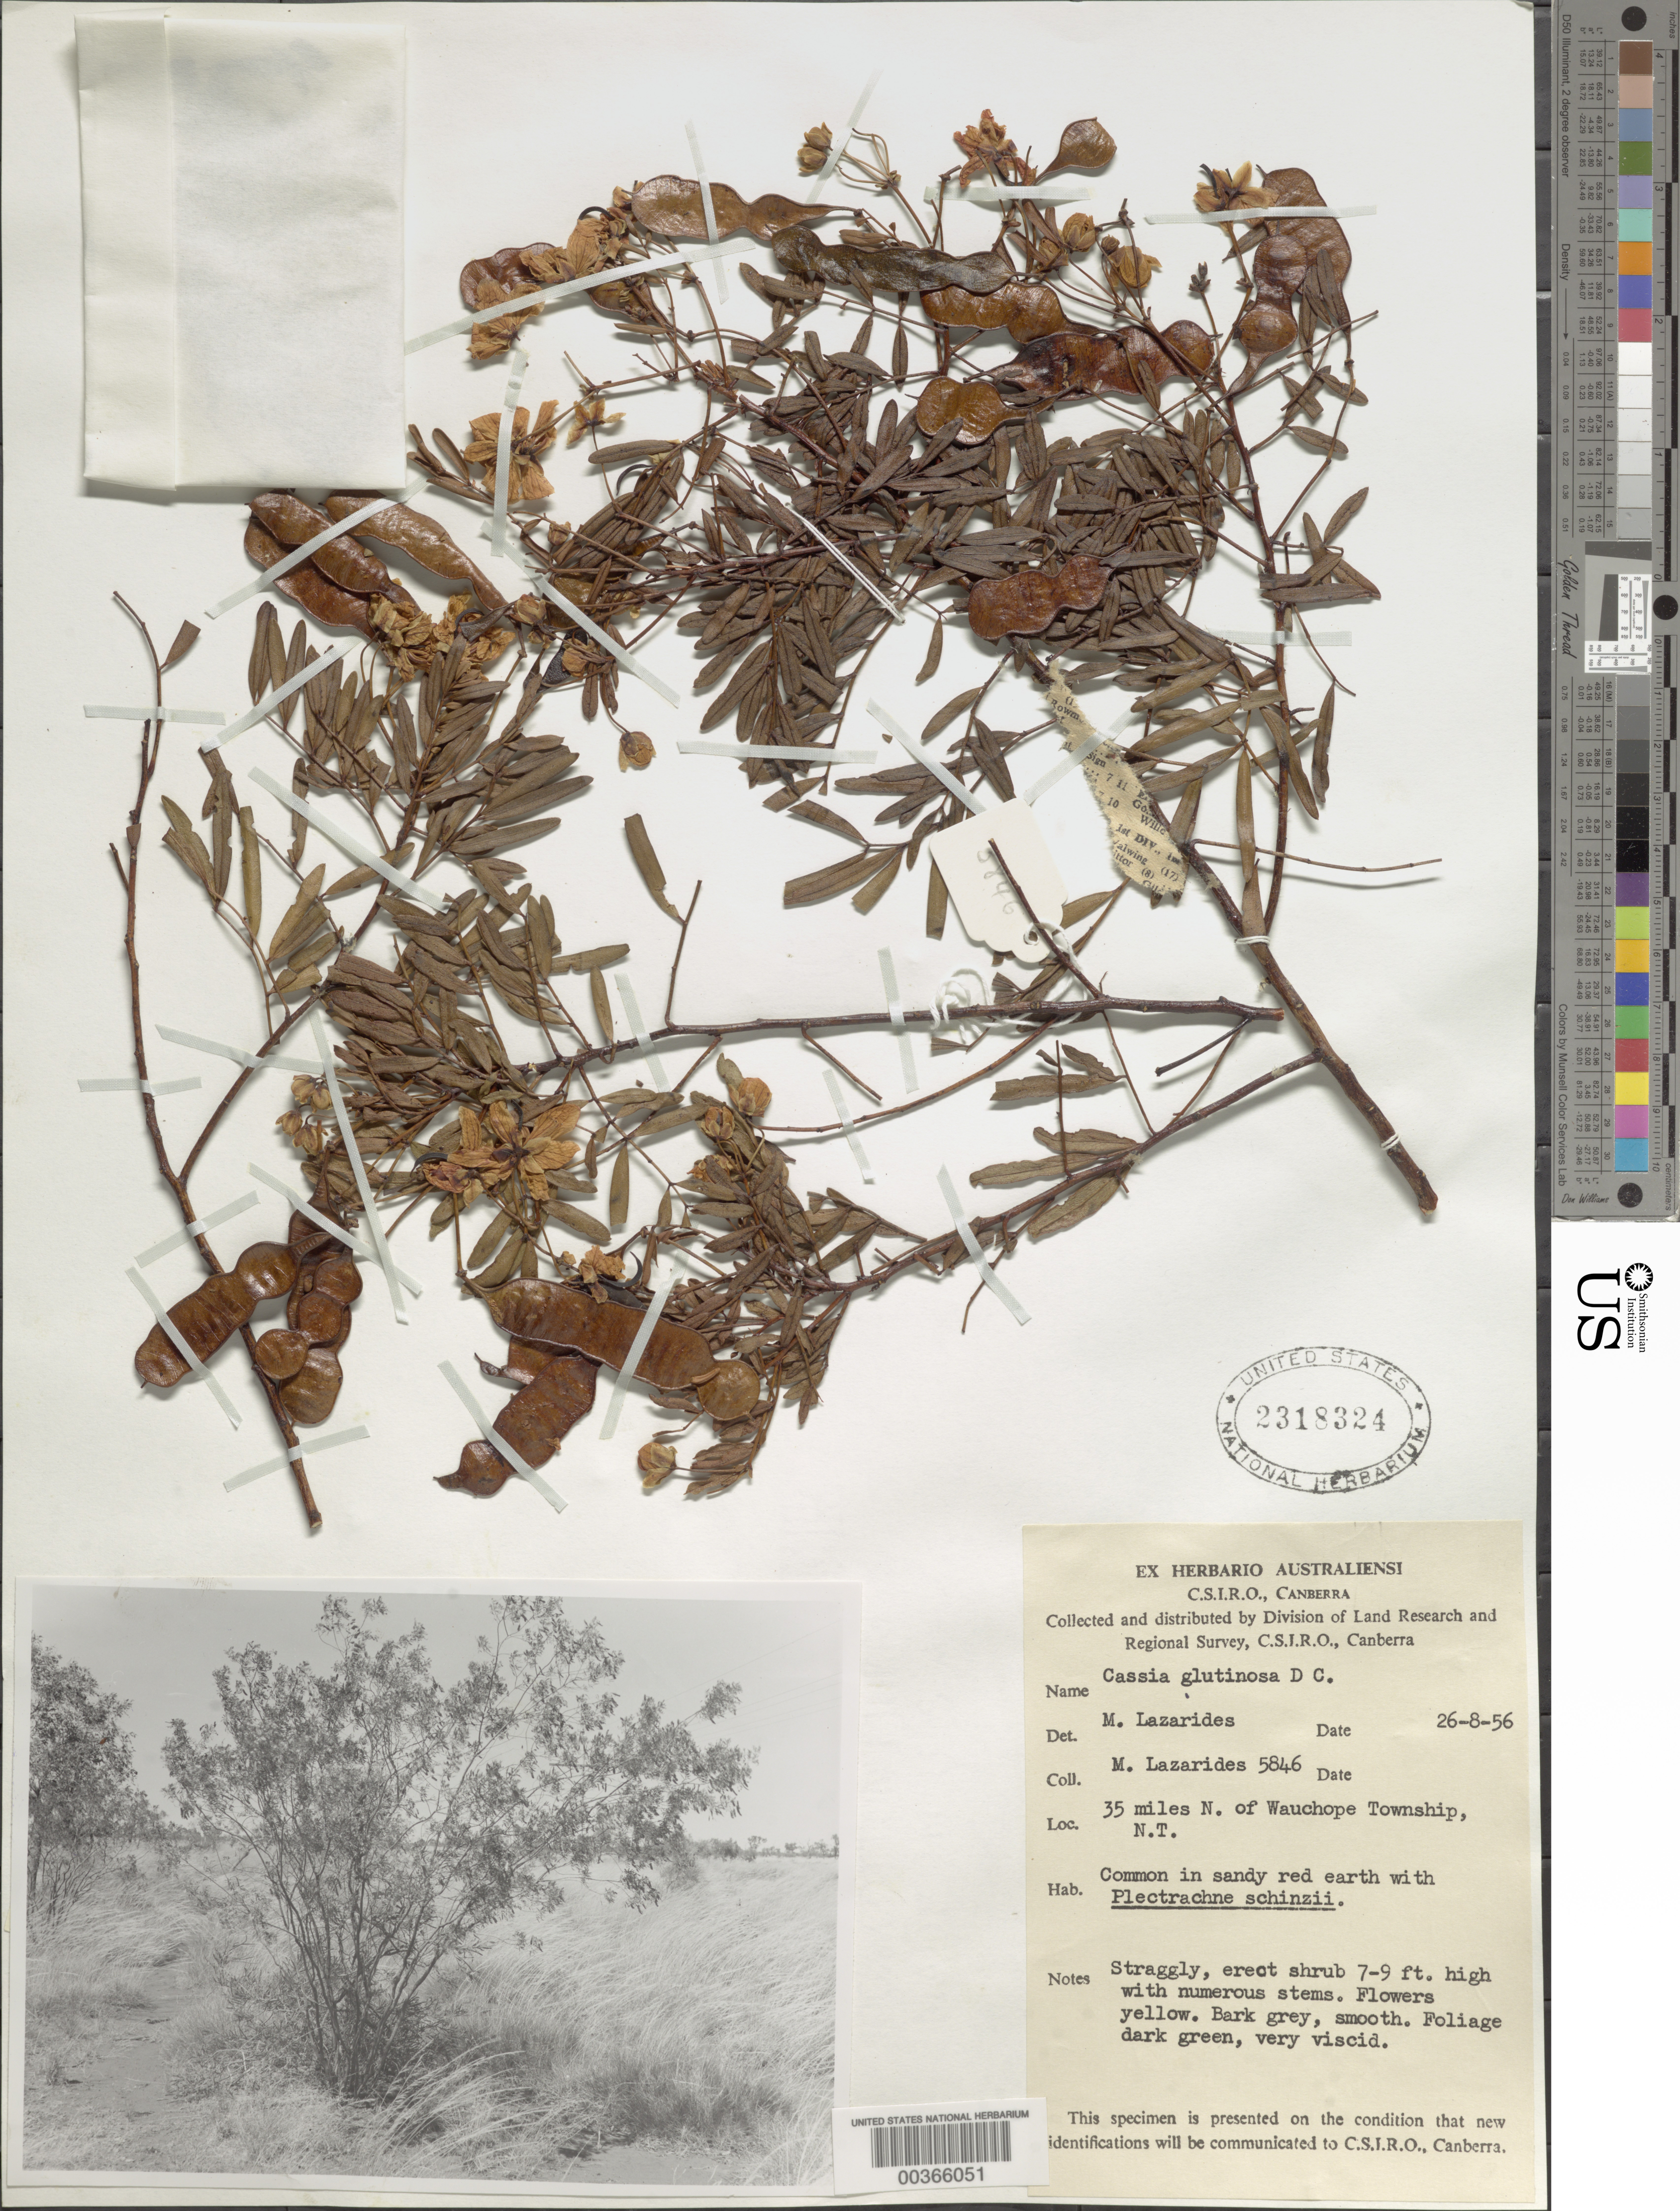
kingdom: Plantae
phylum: Tracheophyta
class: Magnoliopsida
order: Fabales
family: Fabaceae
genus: Senna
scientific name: Senna glutinosa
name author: (DC.) Randell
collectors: M. Lazarides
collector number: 5846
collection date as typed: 26 Aug 1956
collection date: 1956-08-26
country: Australia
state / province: Northern Territory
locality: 35 mi n of wauchope township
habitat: In sandy red earth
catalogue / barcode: US 2318324